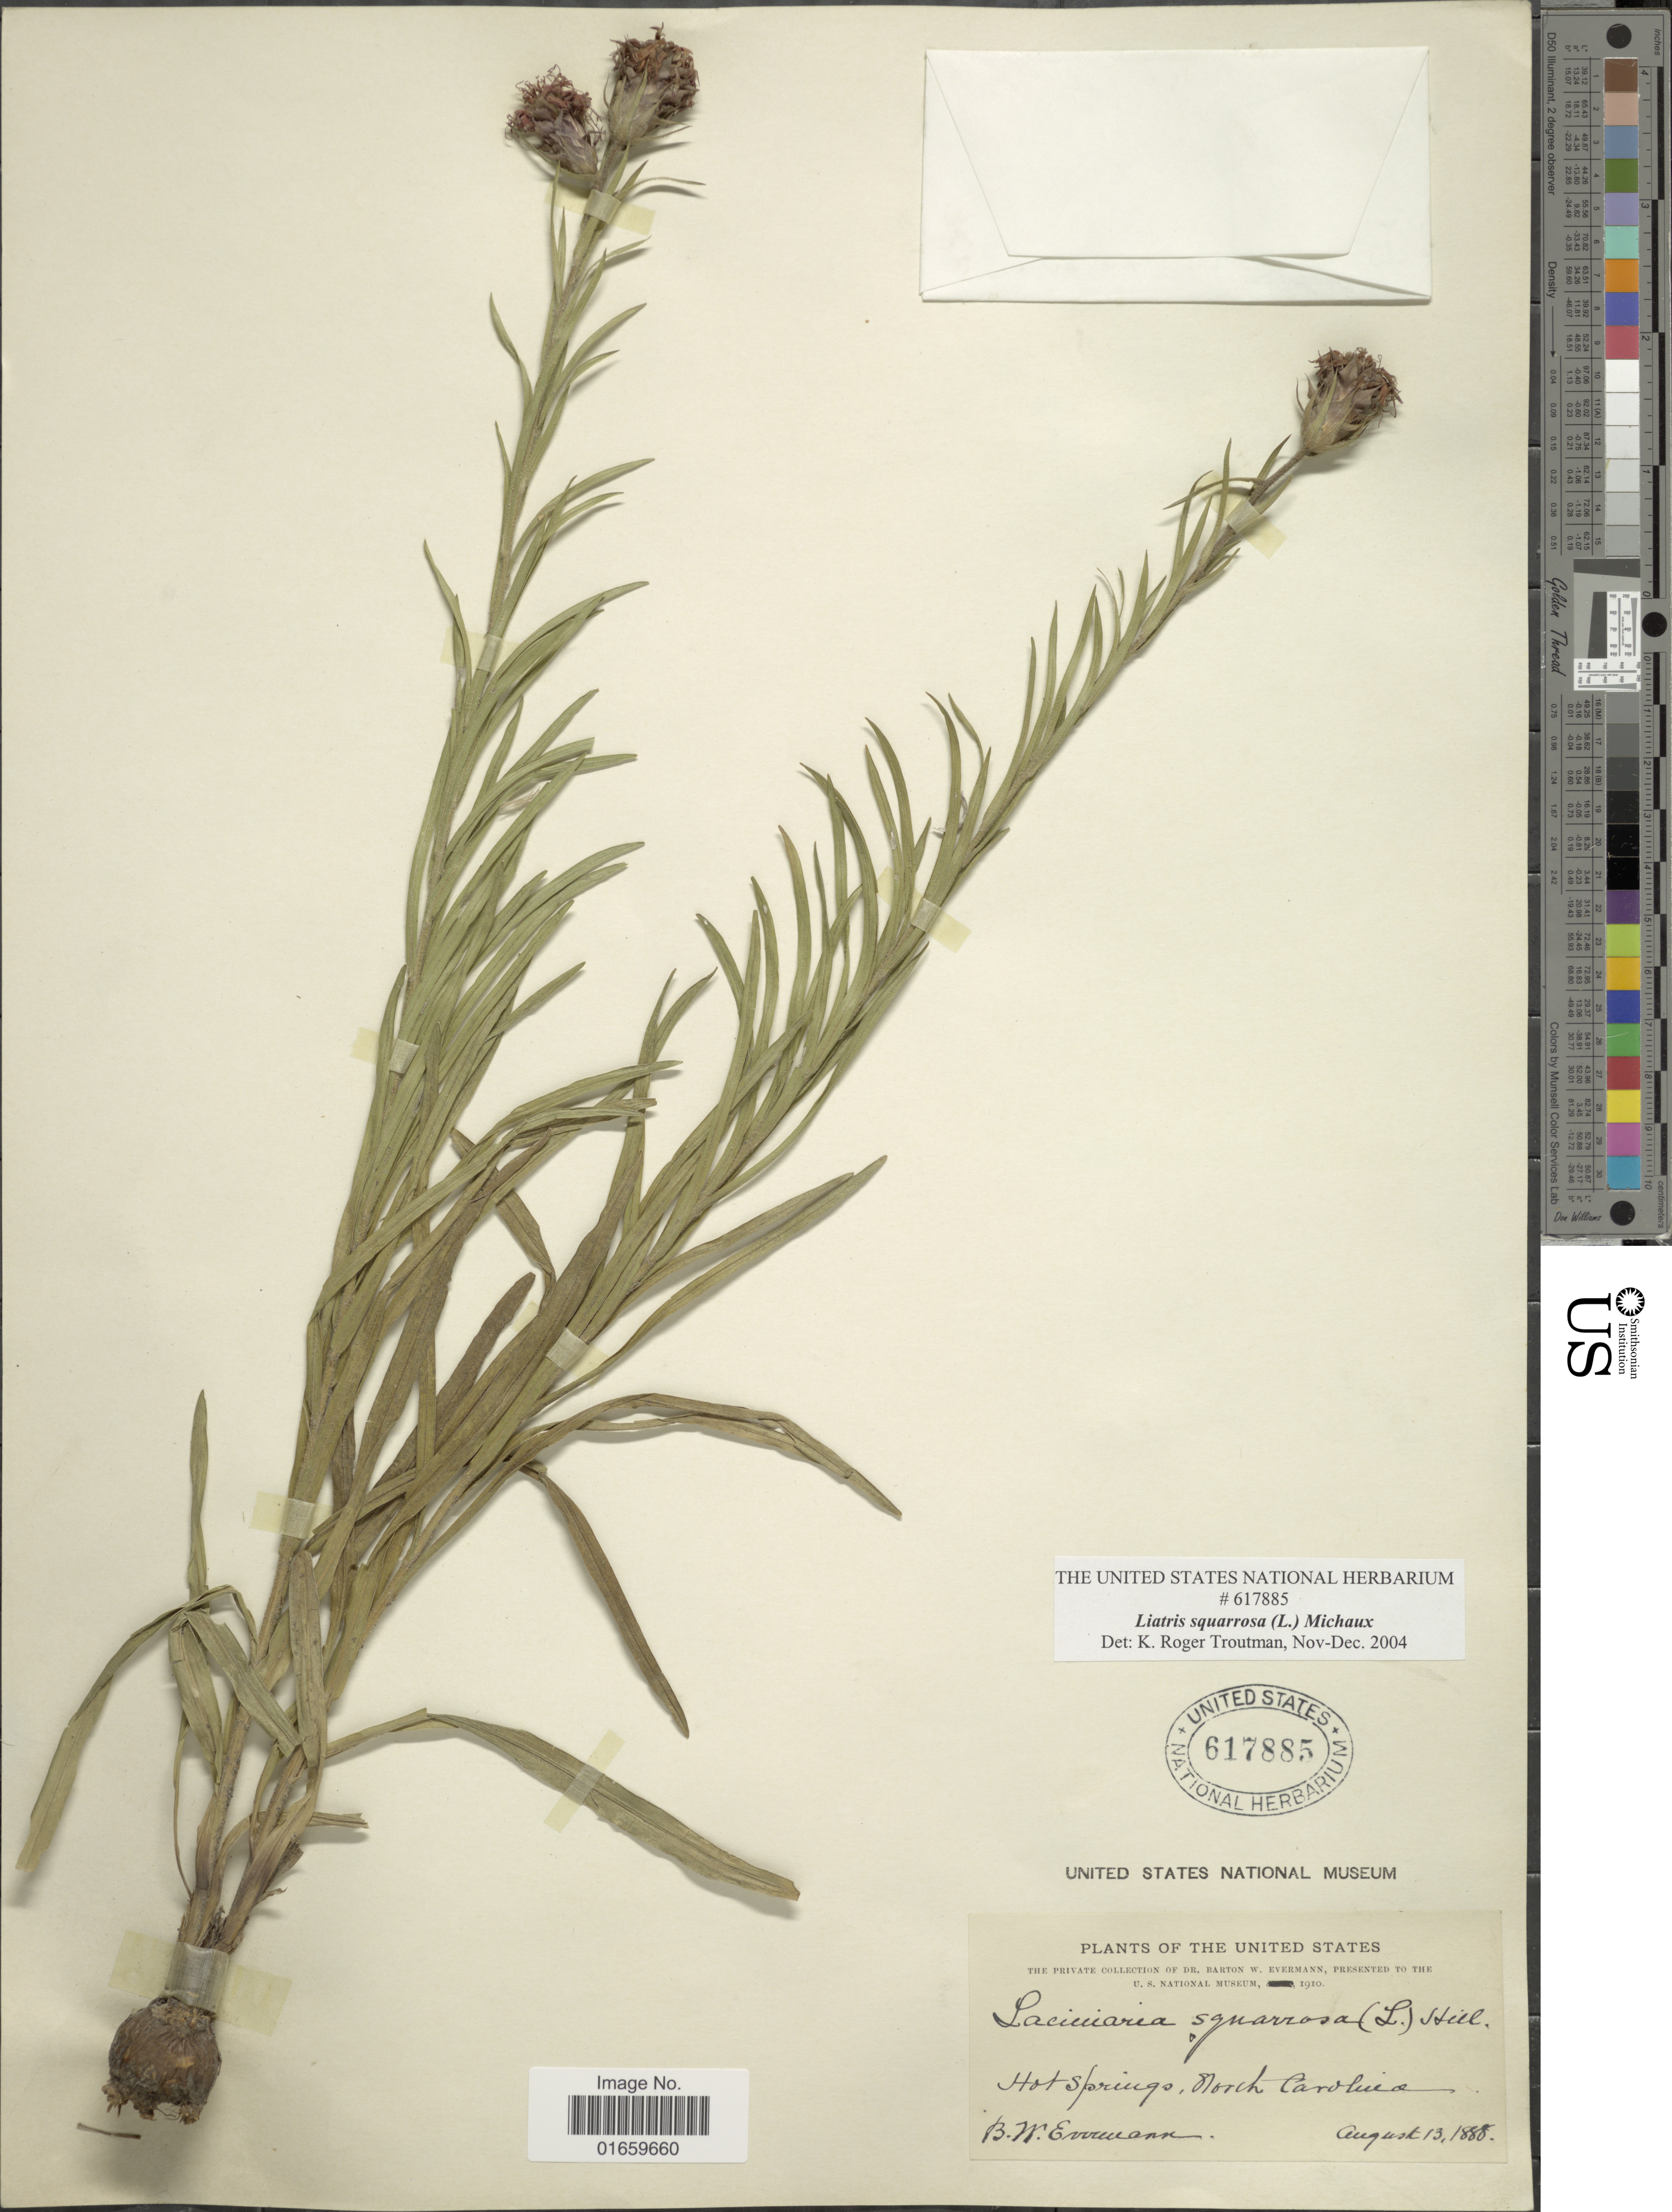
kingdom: Plantae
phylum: Tracheophyta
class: Magnoliopsida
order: Asterales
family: Asteraceae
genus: Liatris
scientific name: Liatris squarrosa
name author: (L.) Michx.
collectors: B. W. Evermann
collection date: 1888-08-13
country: United States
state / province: North Carolina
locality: Hot Springs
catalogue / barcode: US 617885